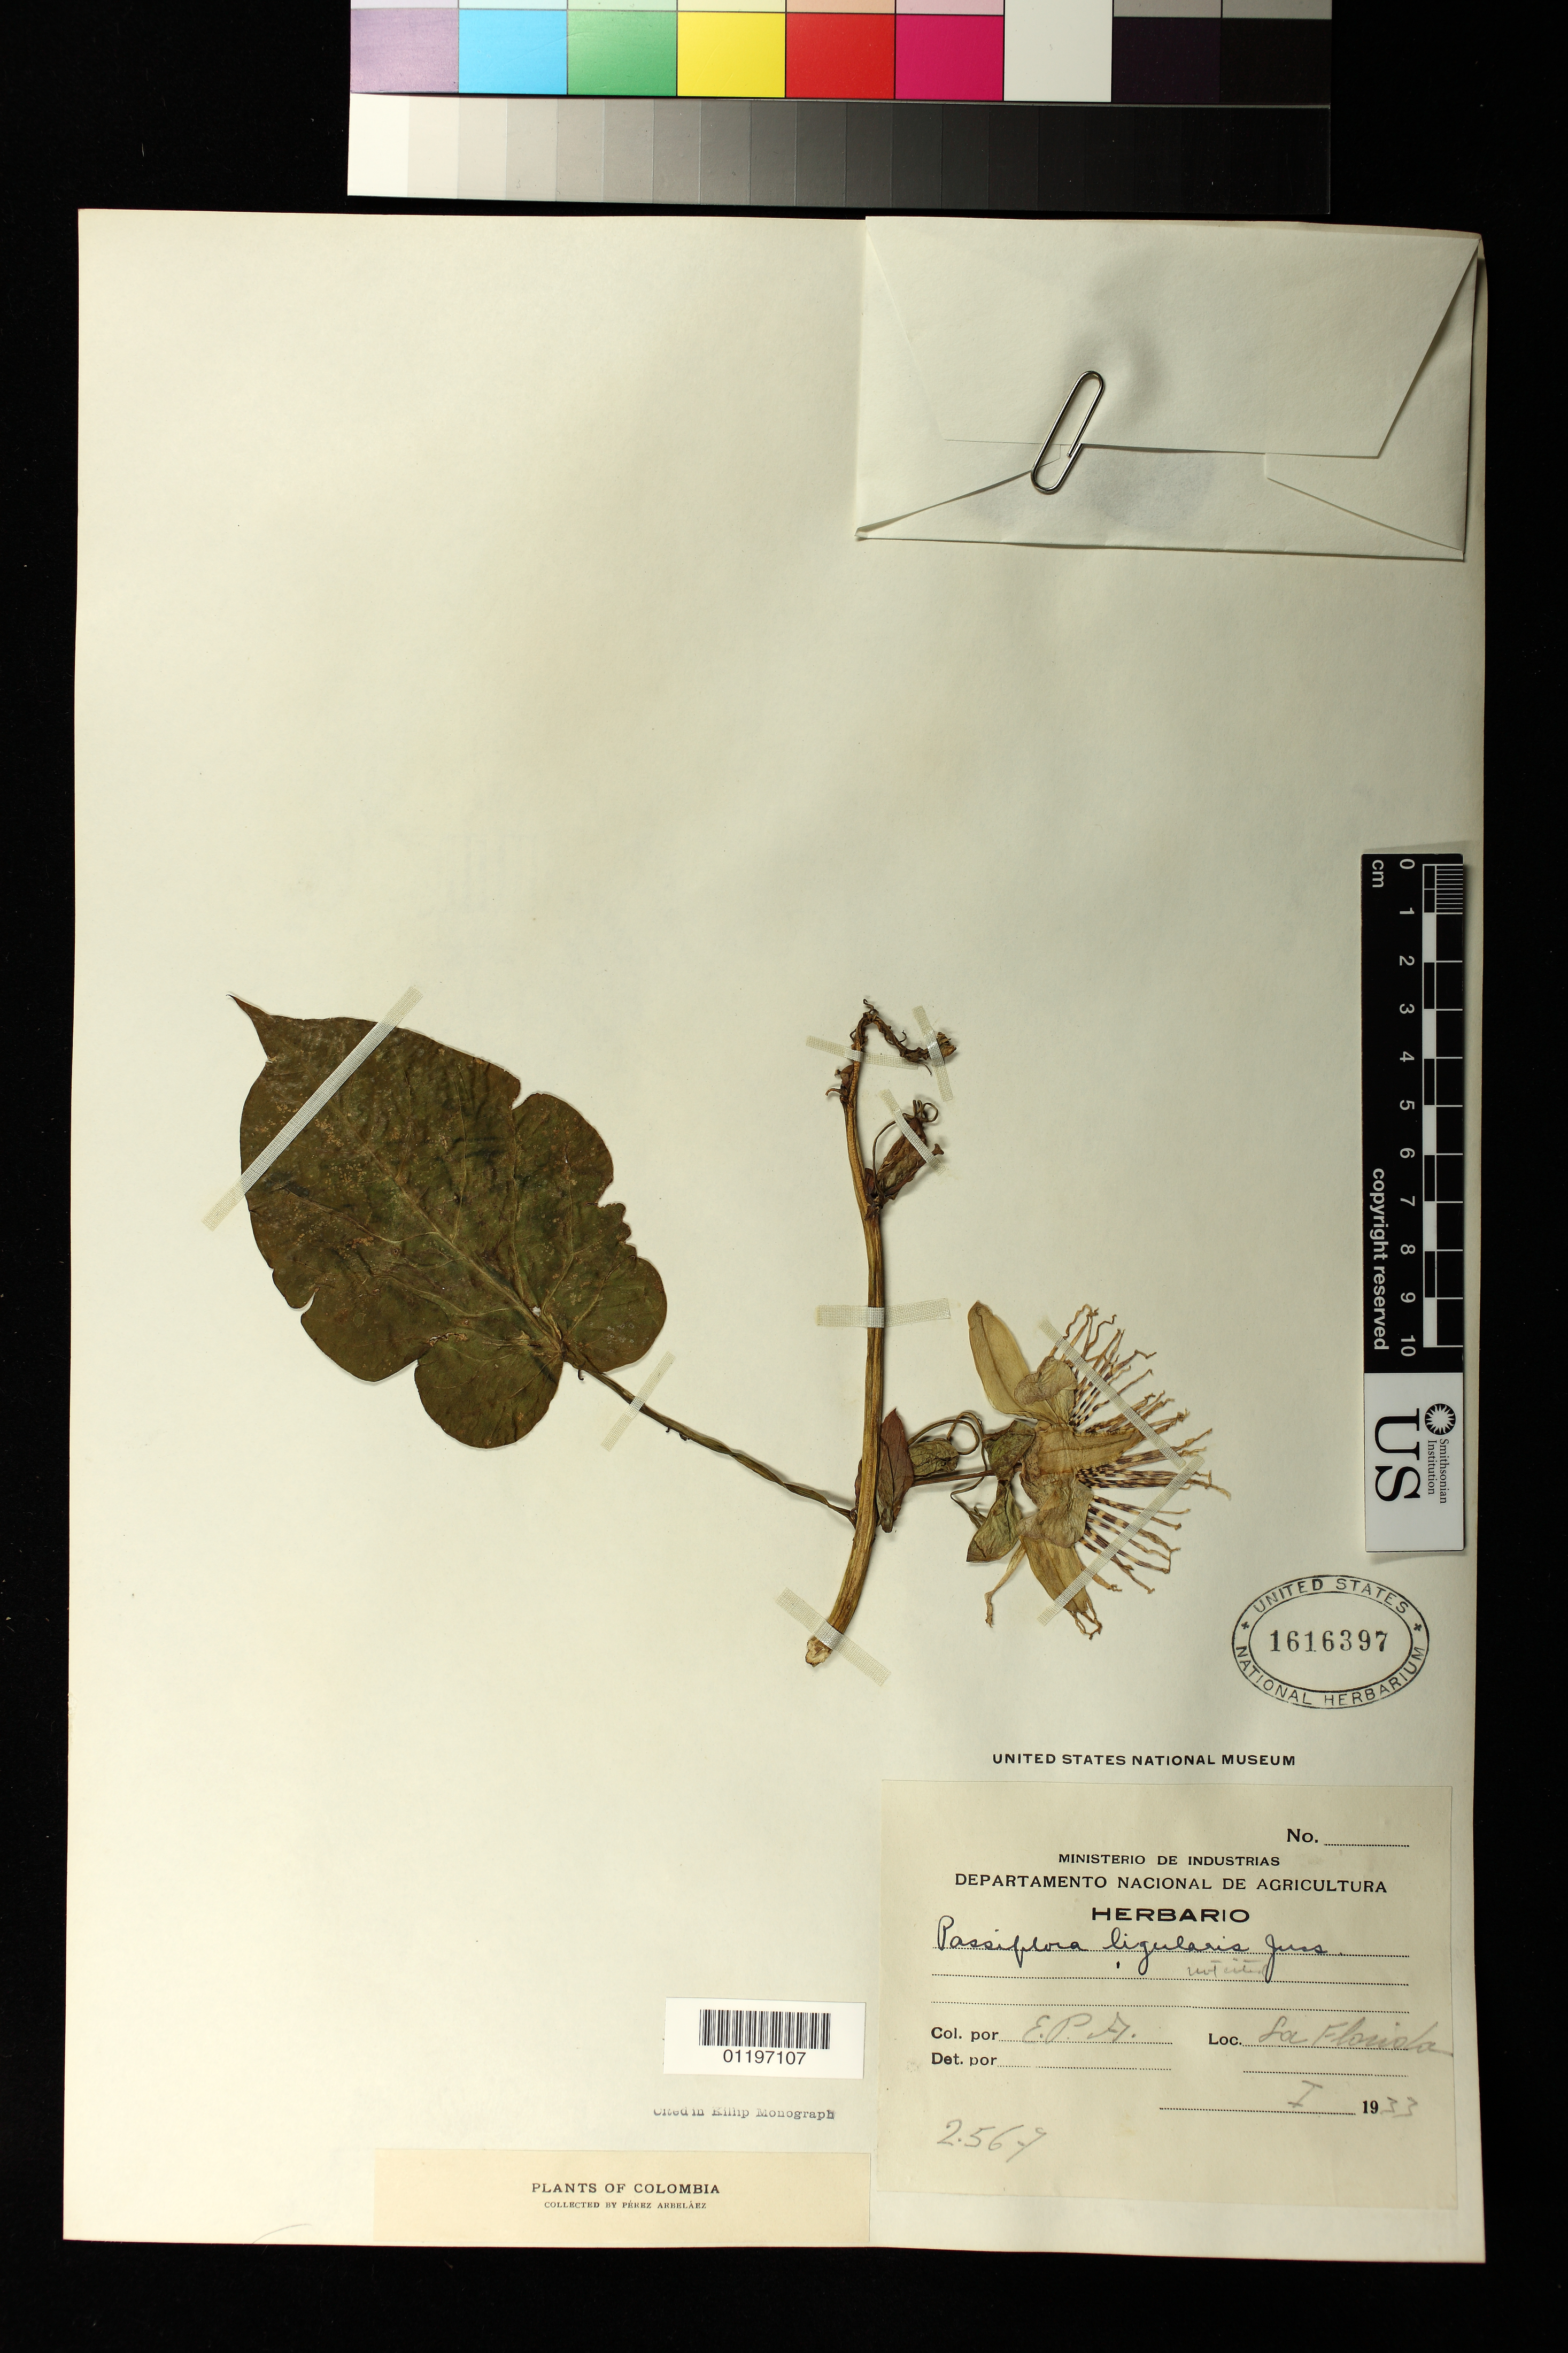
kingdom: Plantae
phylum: Tracheophyta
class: Magnoliopsida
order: Malpighiales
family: Passifloraceae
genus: Passiflora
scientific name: Passiflora ligularis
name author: Juss.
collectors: E. Pérez Arbeláez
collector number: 2567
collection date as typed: Jan 1933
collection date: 1933-01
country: Colombia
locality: La Florida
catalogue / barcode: US 1616397